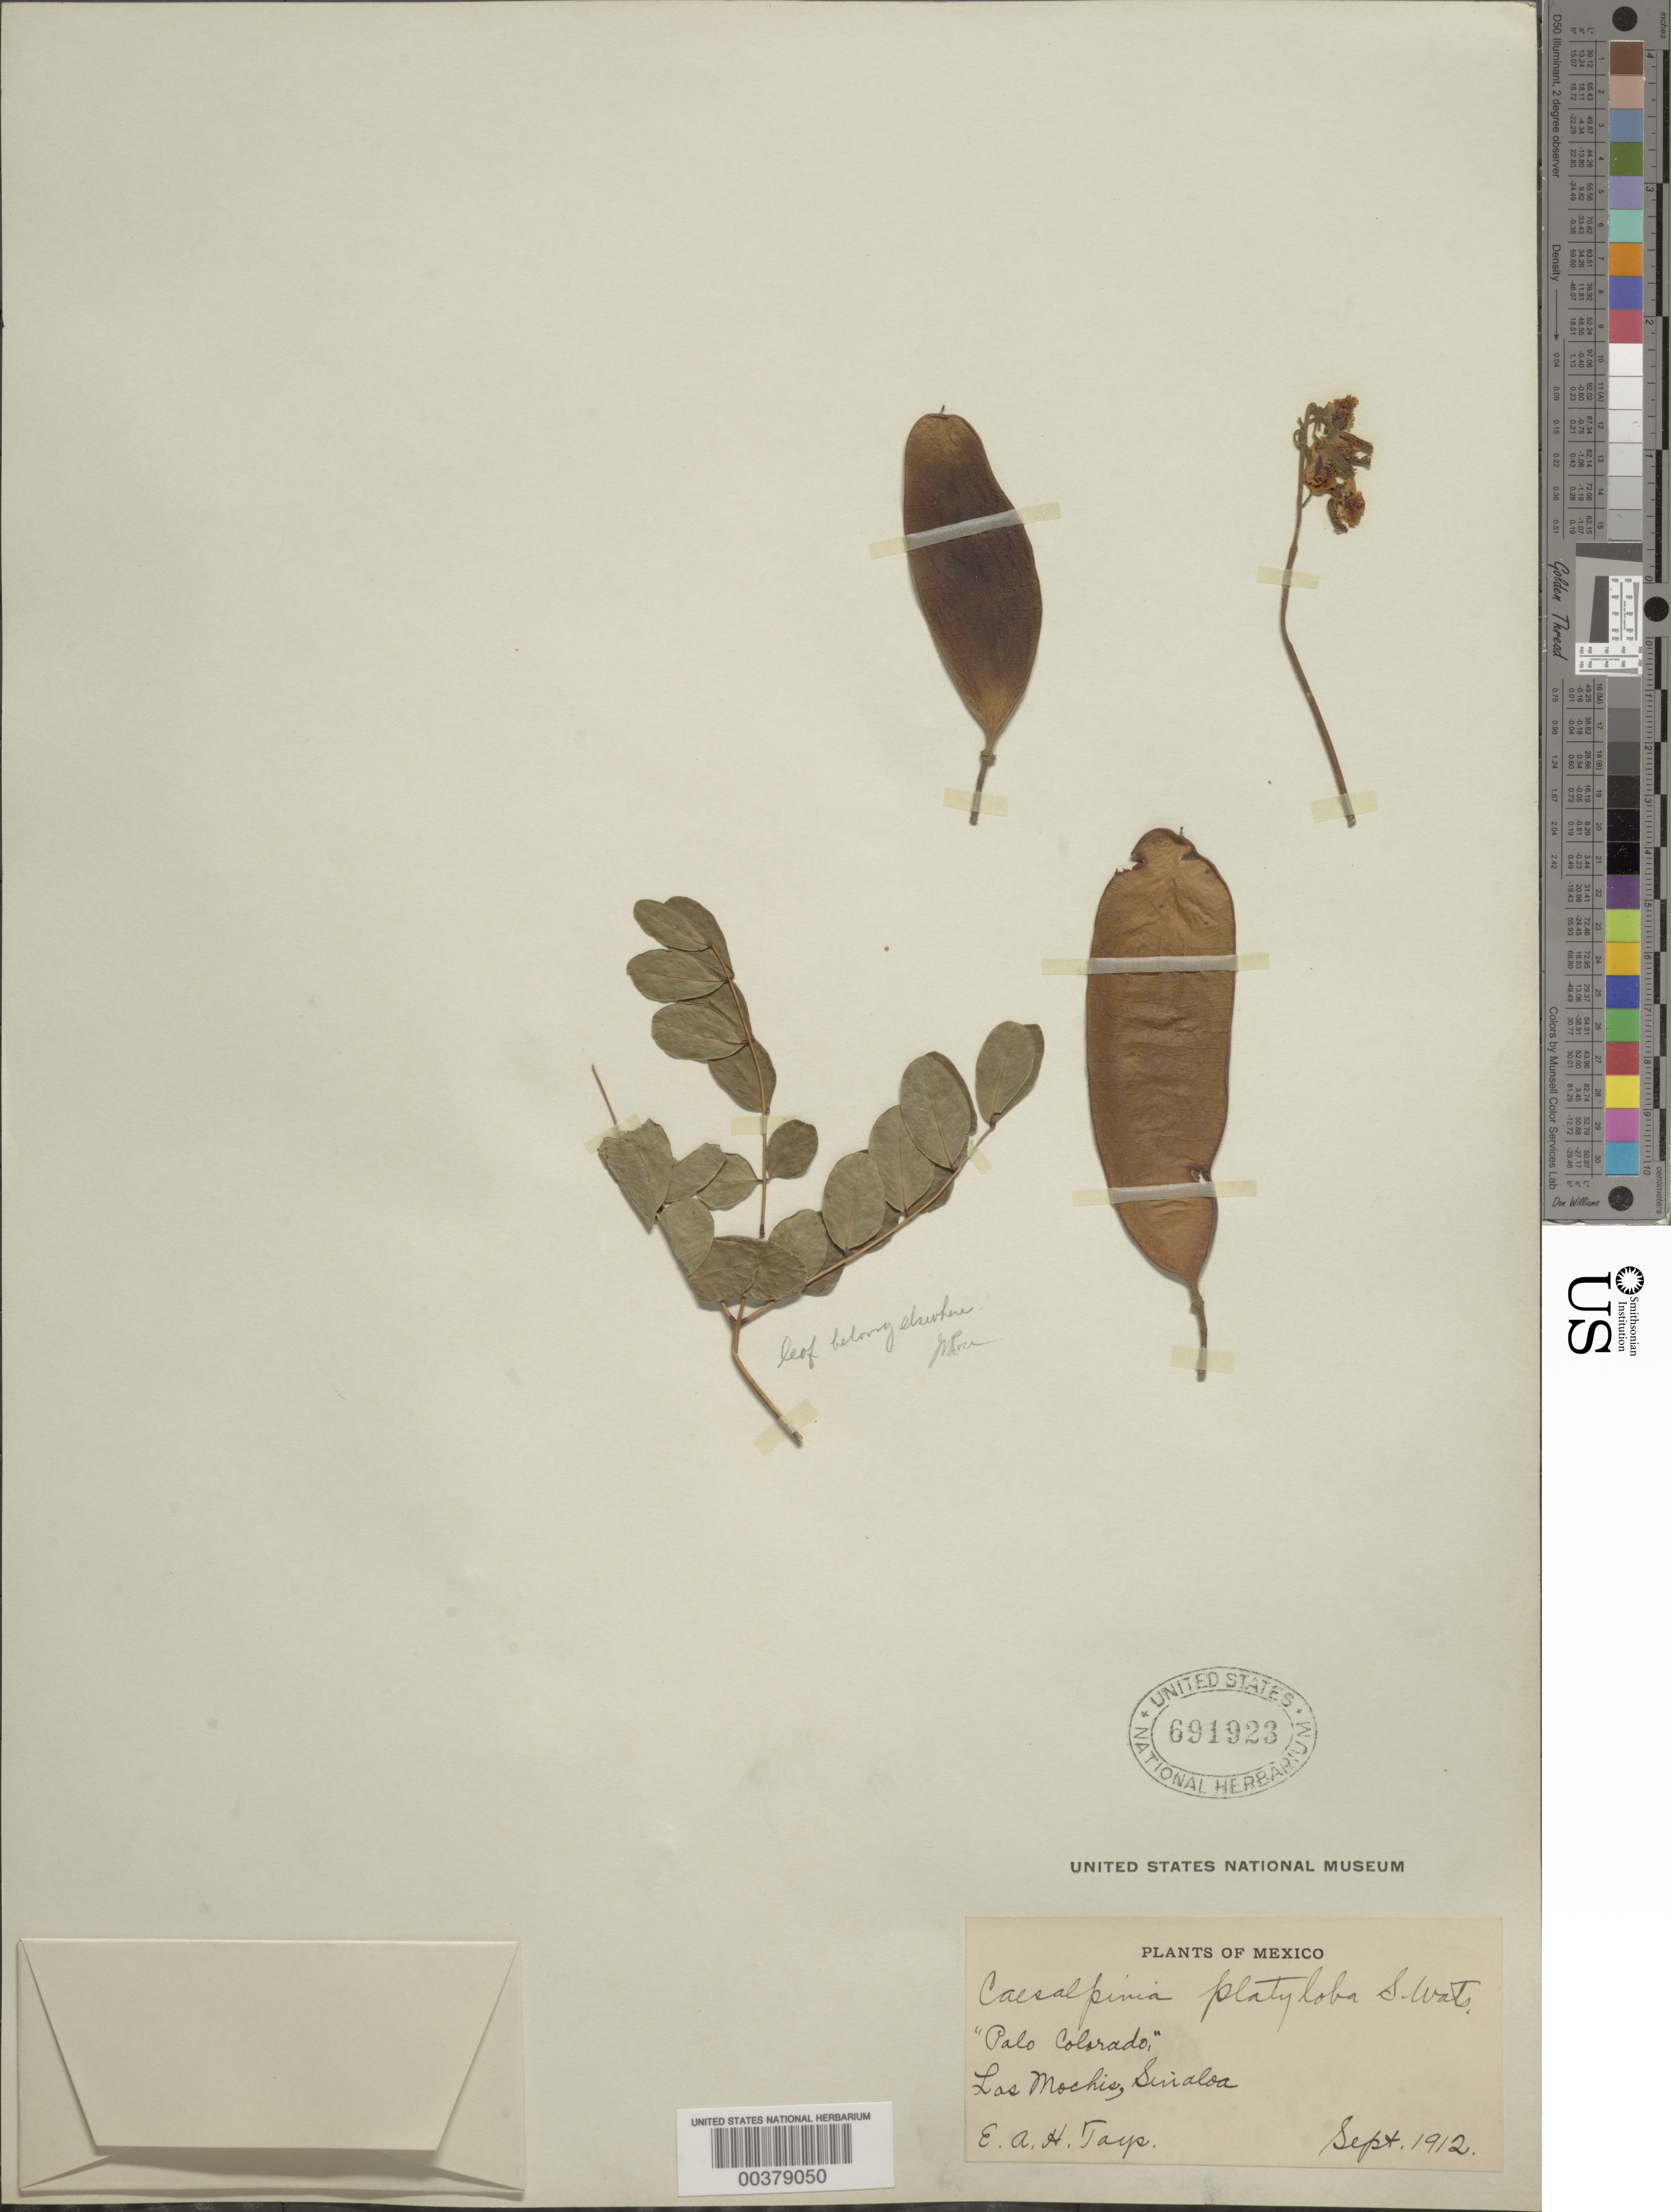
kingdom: Plantae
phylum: Tracheophyta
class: Magnoliopsida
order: Fabales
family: Fabaceae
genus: Coulteria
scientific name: Coulteria platyloba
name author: (S. Watson) N. Zamora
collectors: E. Tays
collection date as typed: Sep 1912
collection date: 1912-09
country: Mexico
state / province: Sinaloa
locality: Los mochis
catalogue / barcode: US 691923